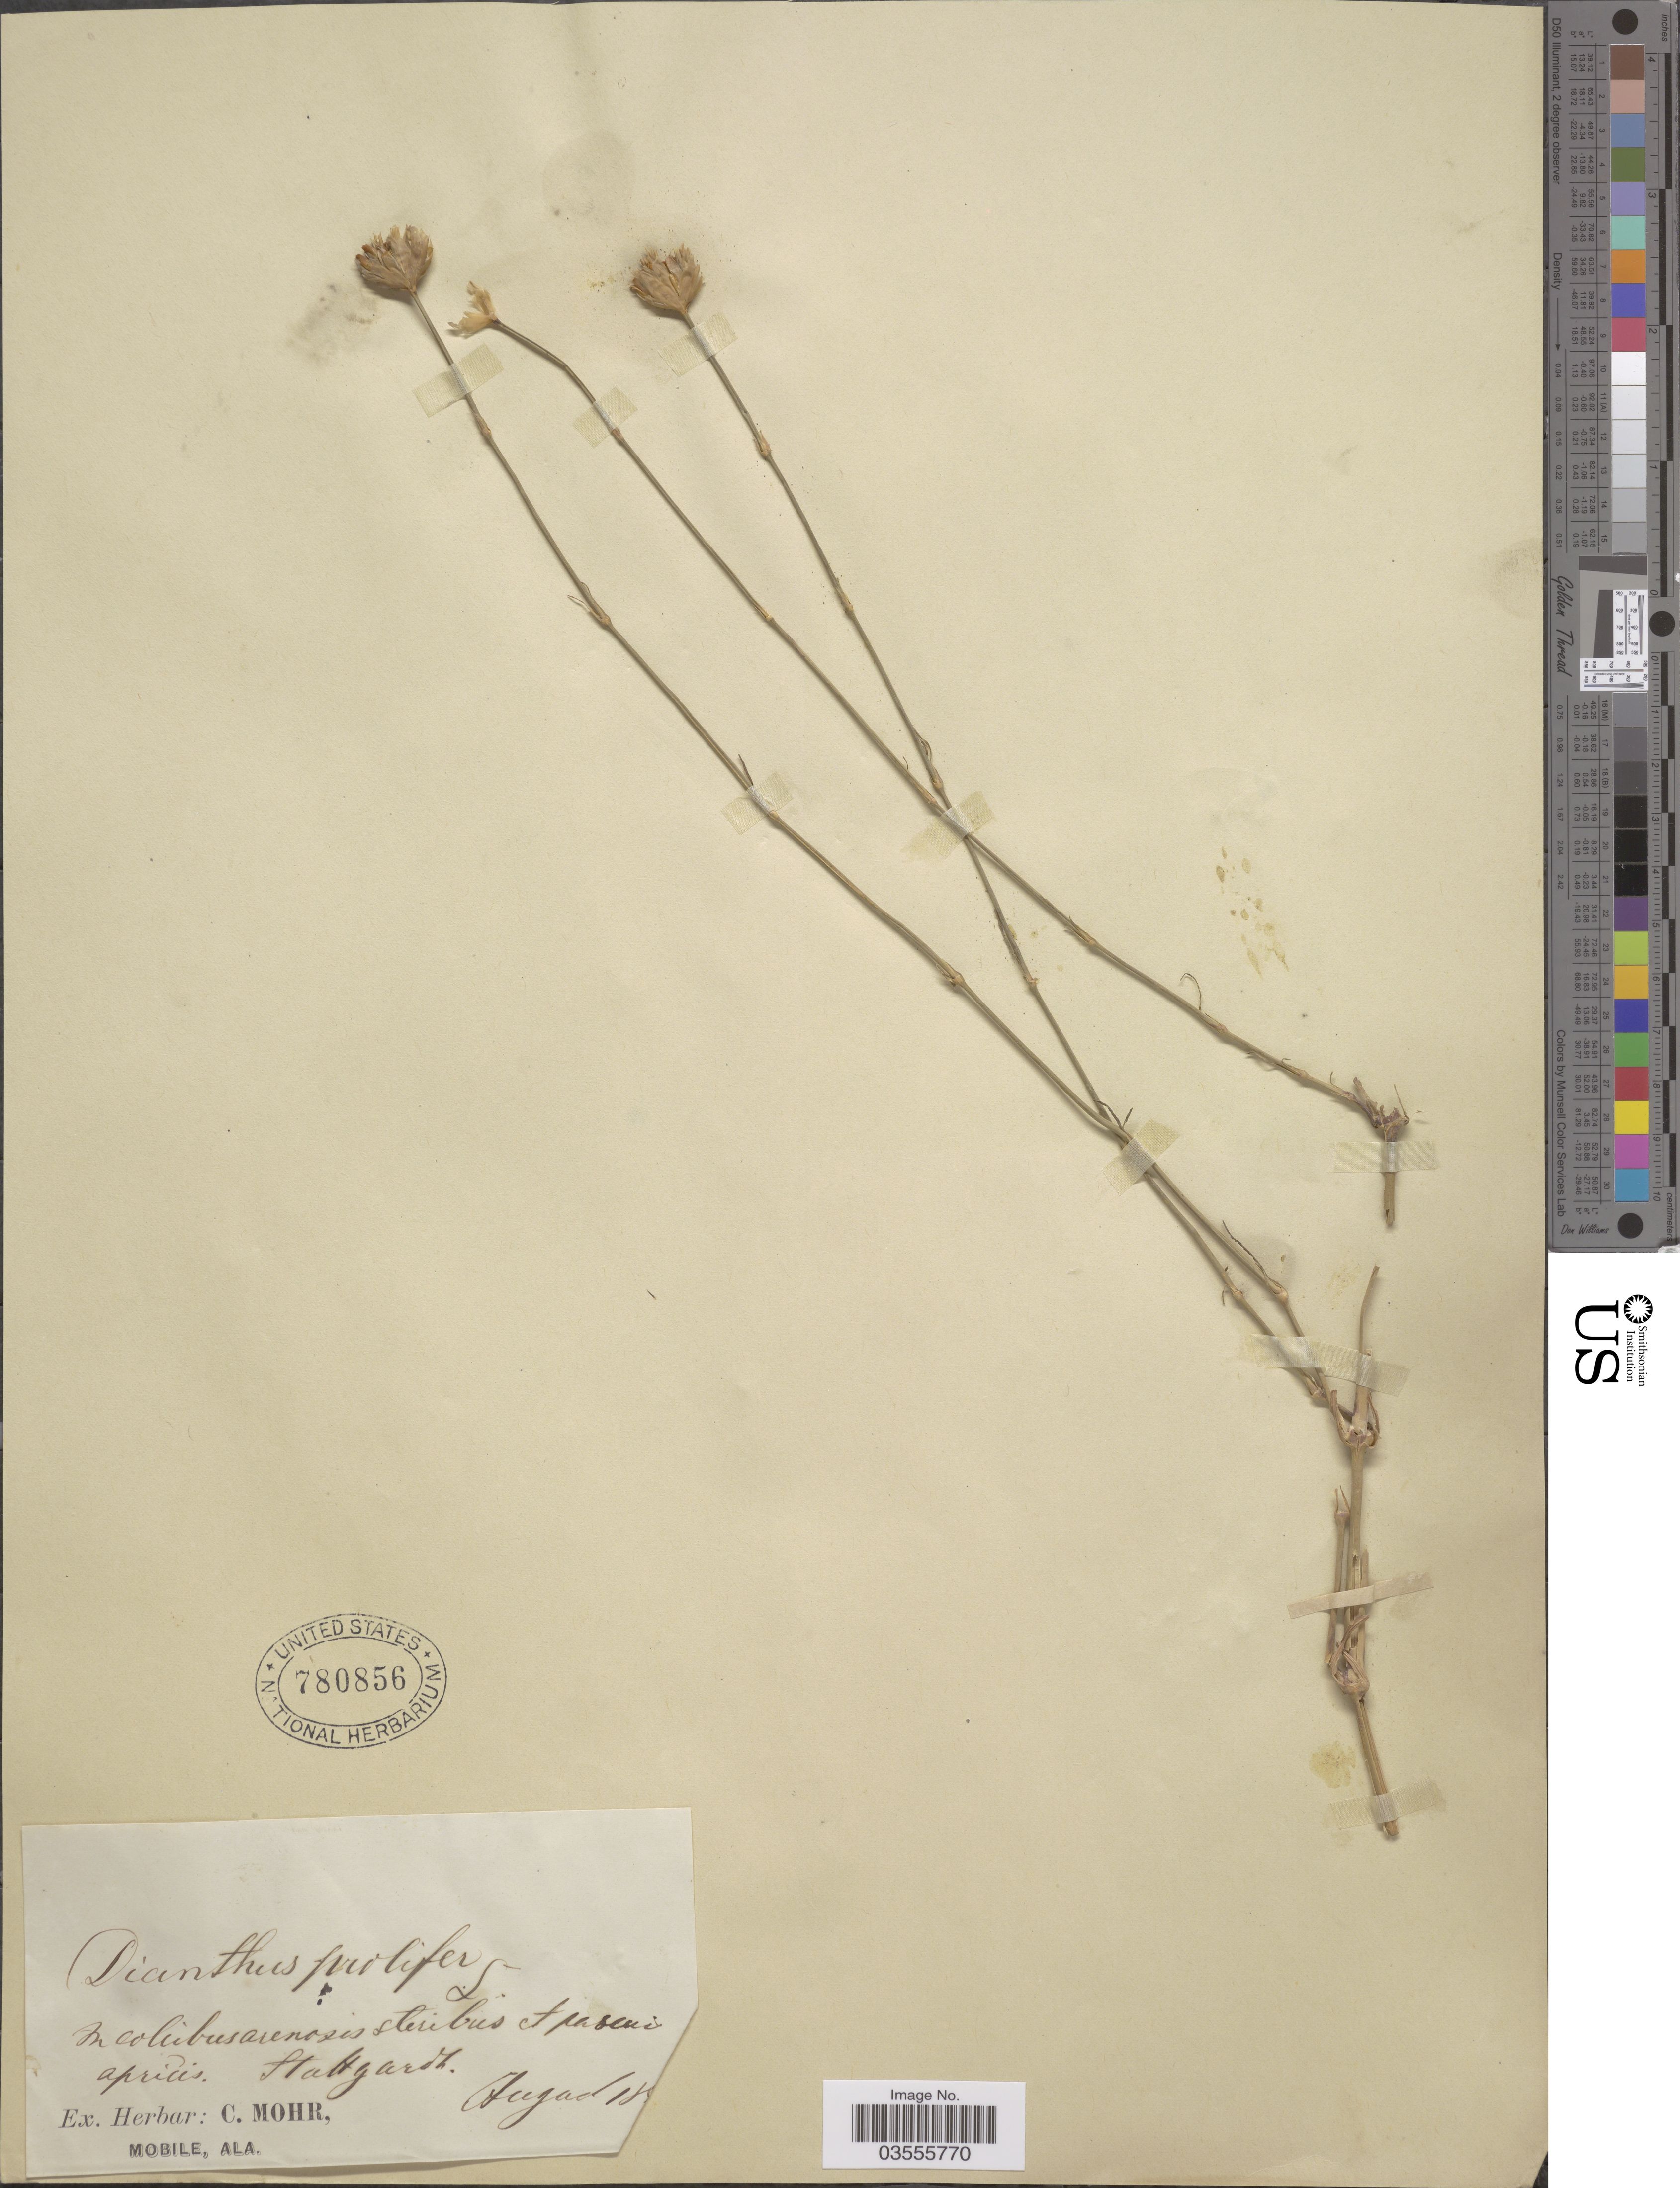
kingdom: Plantae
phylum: Tracheophyta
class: Magnoliopsida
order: Caryophyllales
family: Caryophyllaceae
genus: Petrorhagia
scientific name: Petrorhagia prolifera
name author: (L.) P.W. Ball & Heywood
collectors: ex herb. C. Mohr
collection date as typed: August 18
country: Germany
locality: In colubus arenosis steribus et pascui apricis. Stuttgardt.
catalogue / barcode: US 780856